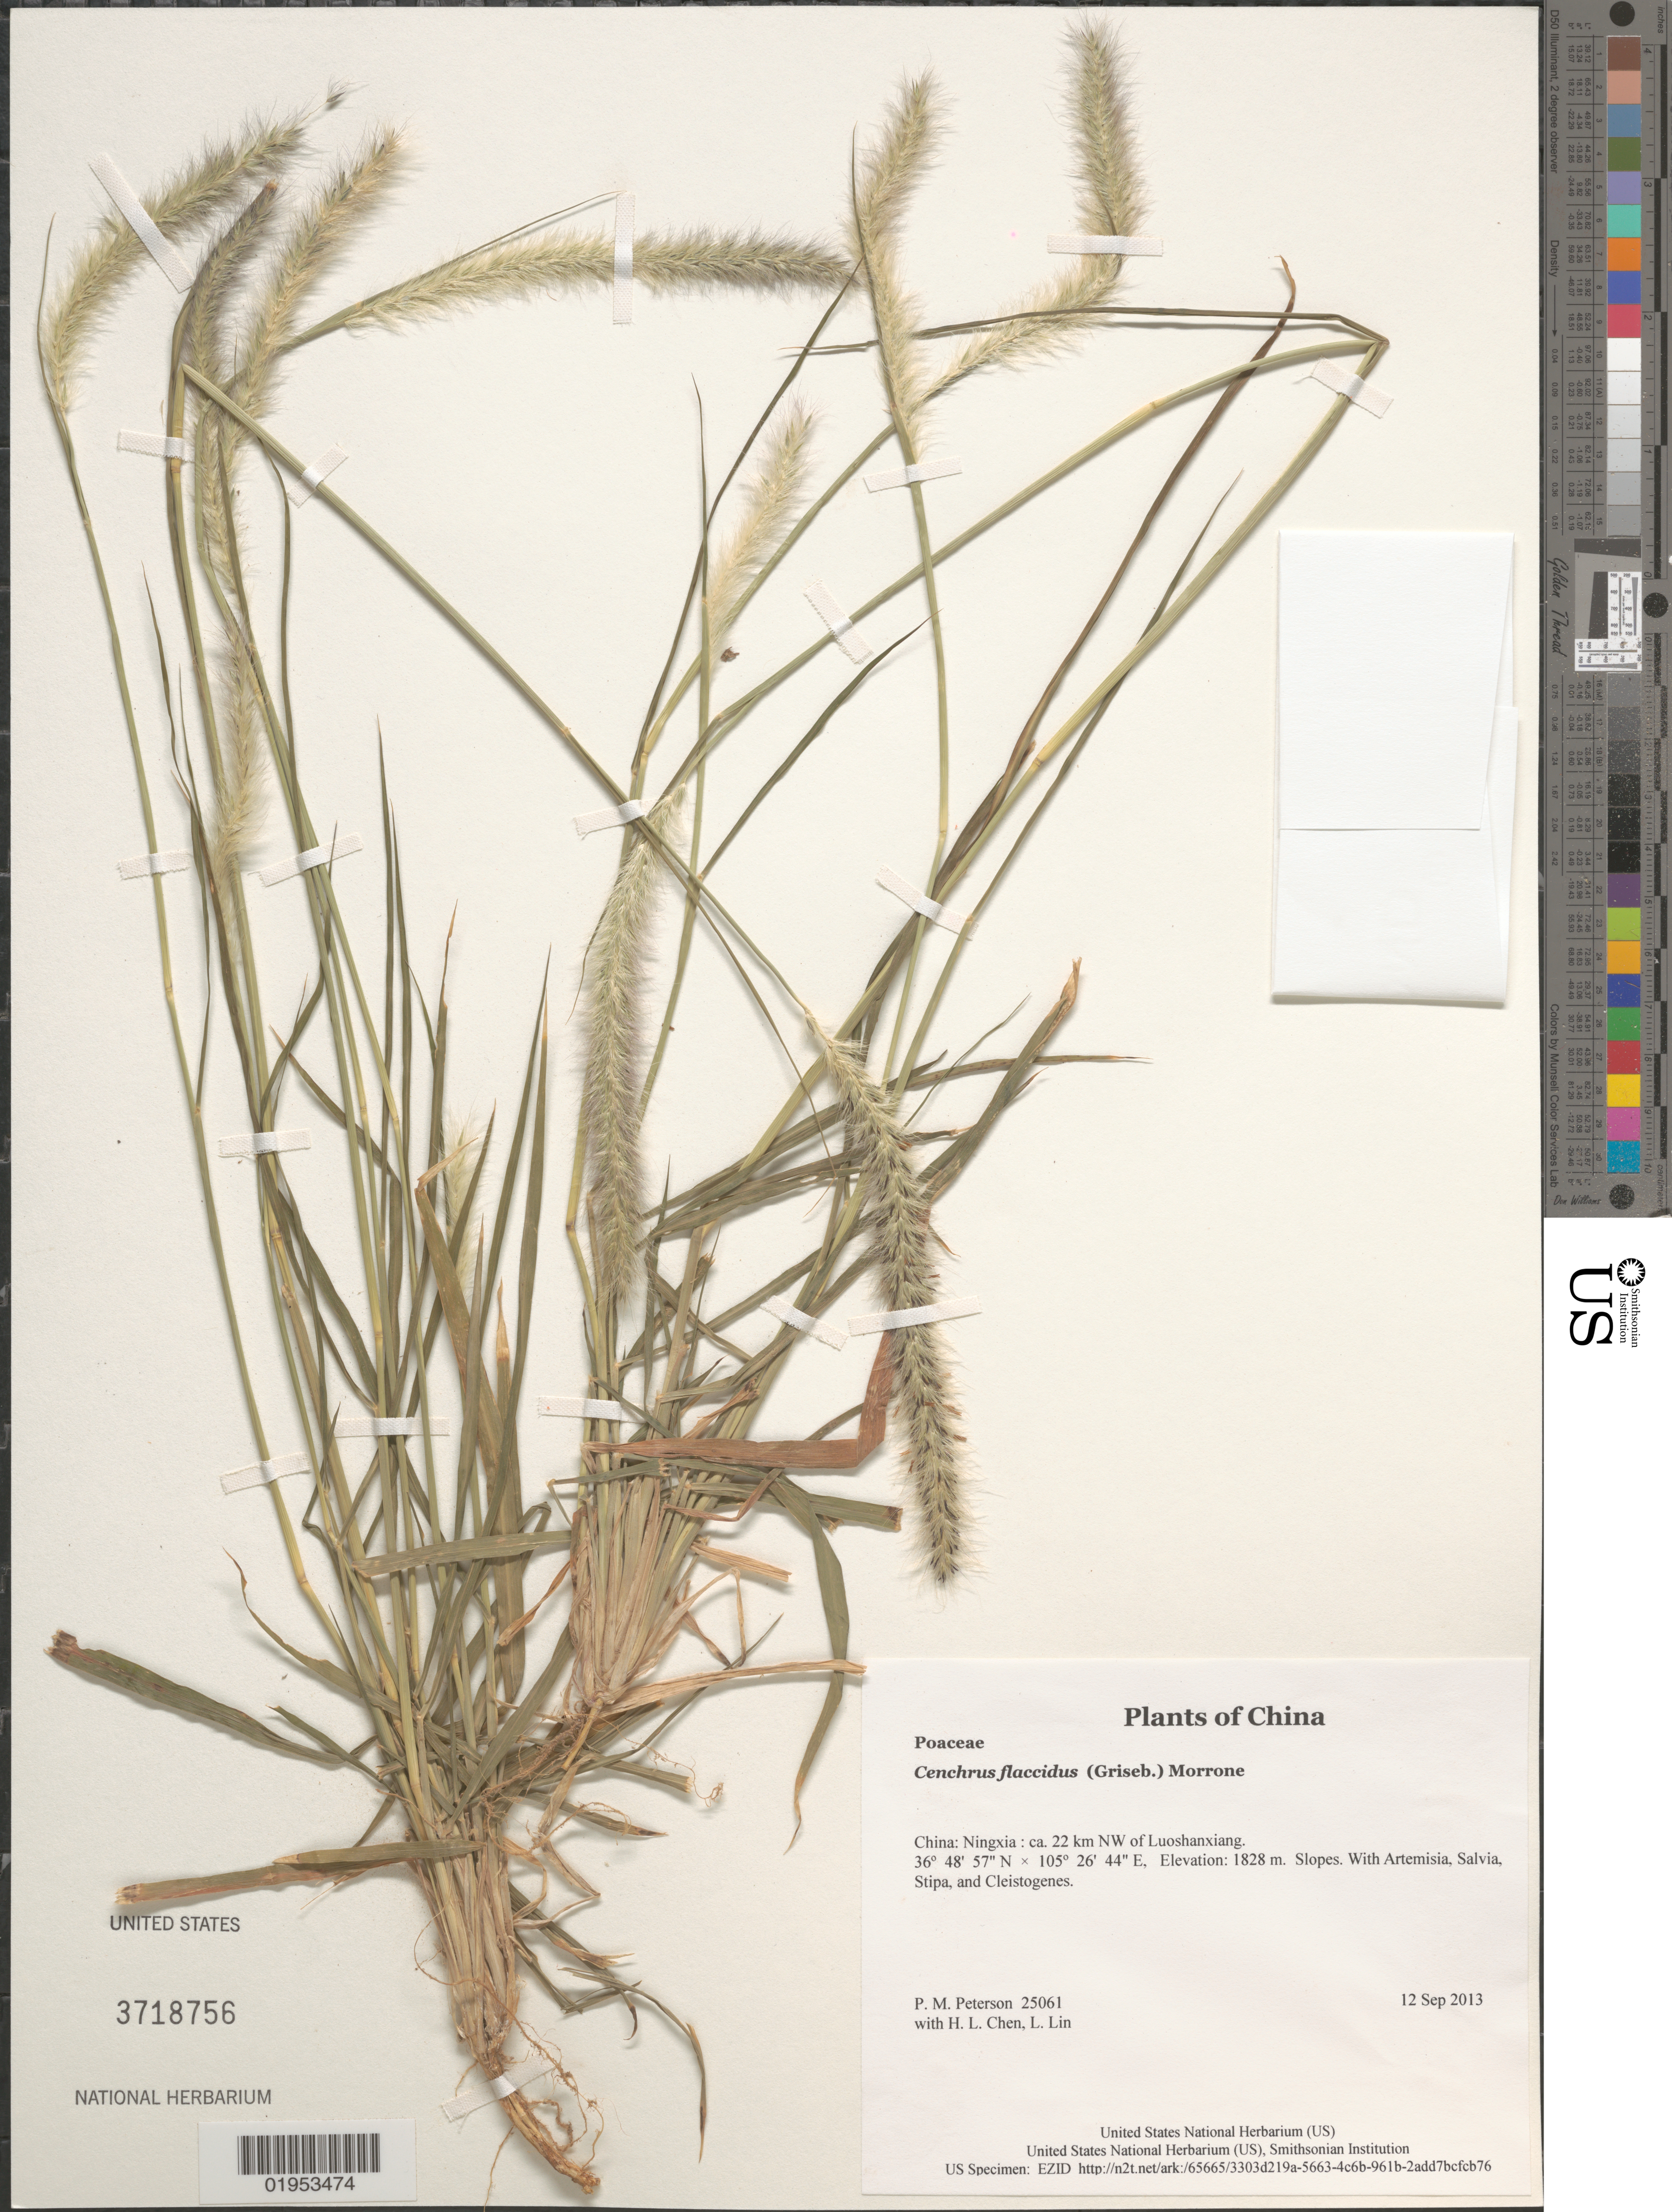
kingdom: Plantae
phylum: Tracheophyta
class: Liliopsida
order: Poales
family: Poaceae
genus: Cenchrus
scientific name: Cenchrus flaccidus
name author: (Griseb.) Morrone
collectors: P. M. Peterson, H. L. Chen & L. Lin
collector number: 25061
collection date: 2013-09-12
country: China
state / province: Ningxia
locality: ca. 22 km NW of Luoshanxiang.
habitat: Slopes.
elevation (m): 1828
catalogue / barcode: US 3718756